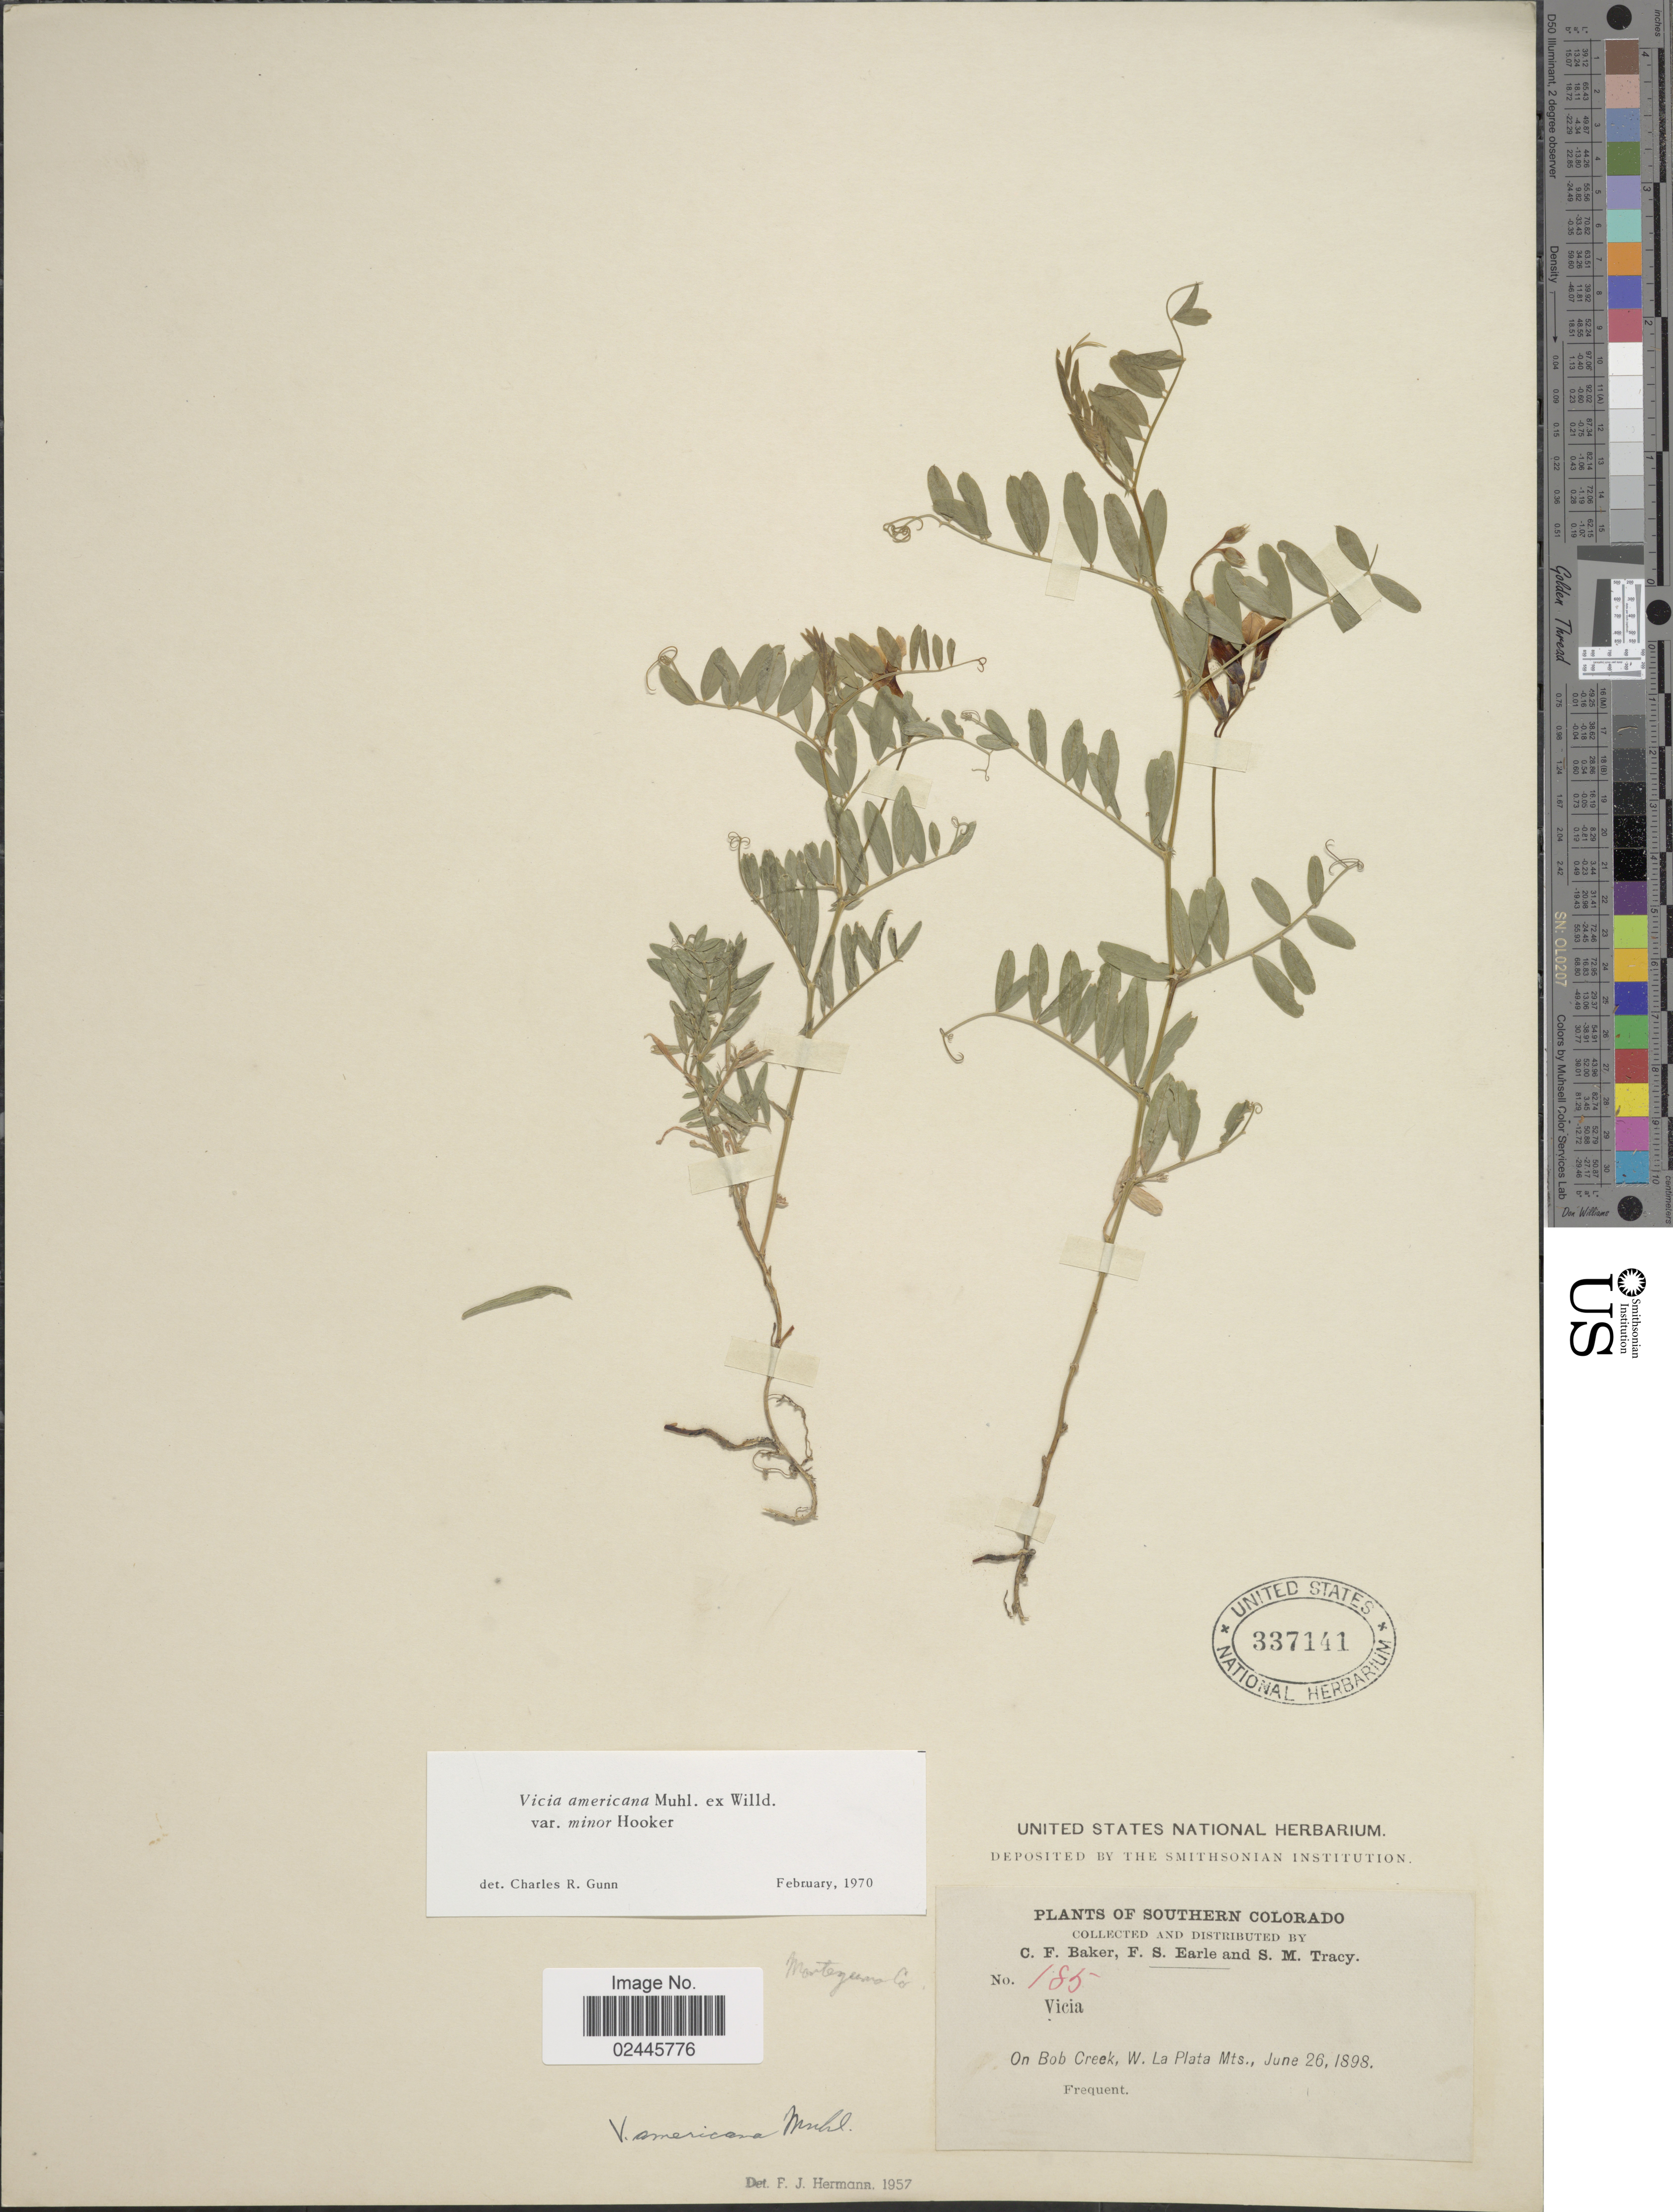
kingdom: Plantae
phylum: Tracheophyta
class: Magnoliopsida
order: Fabales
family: Fabaceae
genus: Vicia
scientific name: Vicia americana var. minor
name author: Hook.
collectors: C. F. Baker, F. S. Earle & S. M. Tracy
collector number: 185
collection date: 1898-06-26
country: United States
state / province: Colorado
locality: Southern Colorado. On Bob Creek, W. La Plata Mts.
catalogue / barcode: US 337141